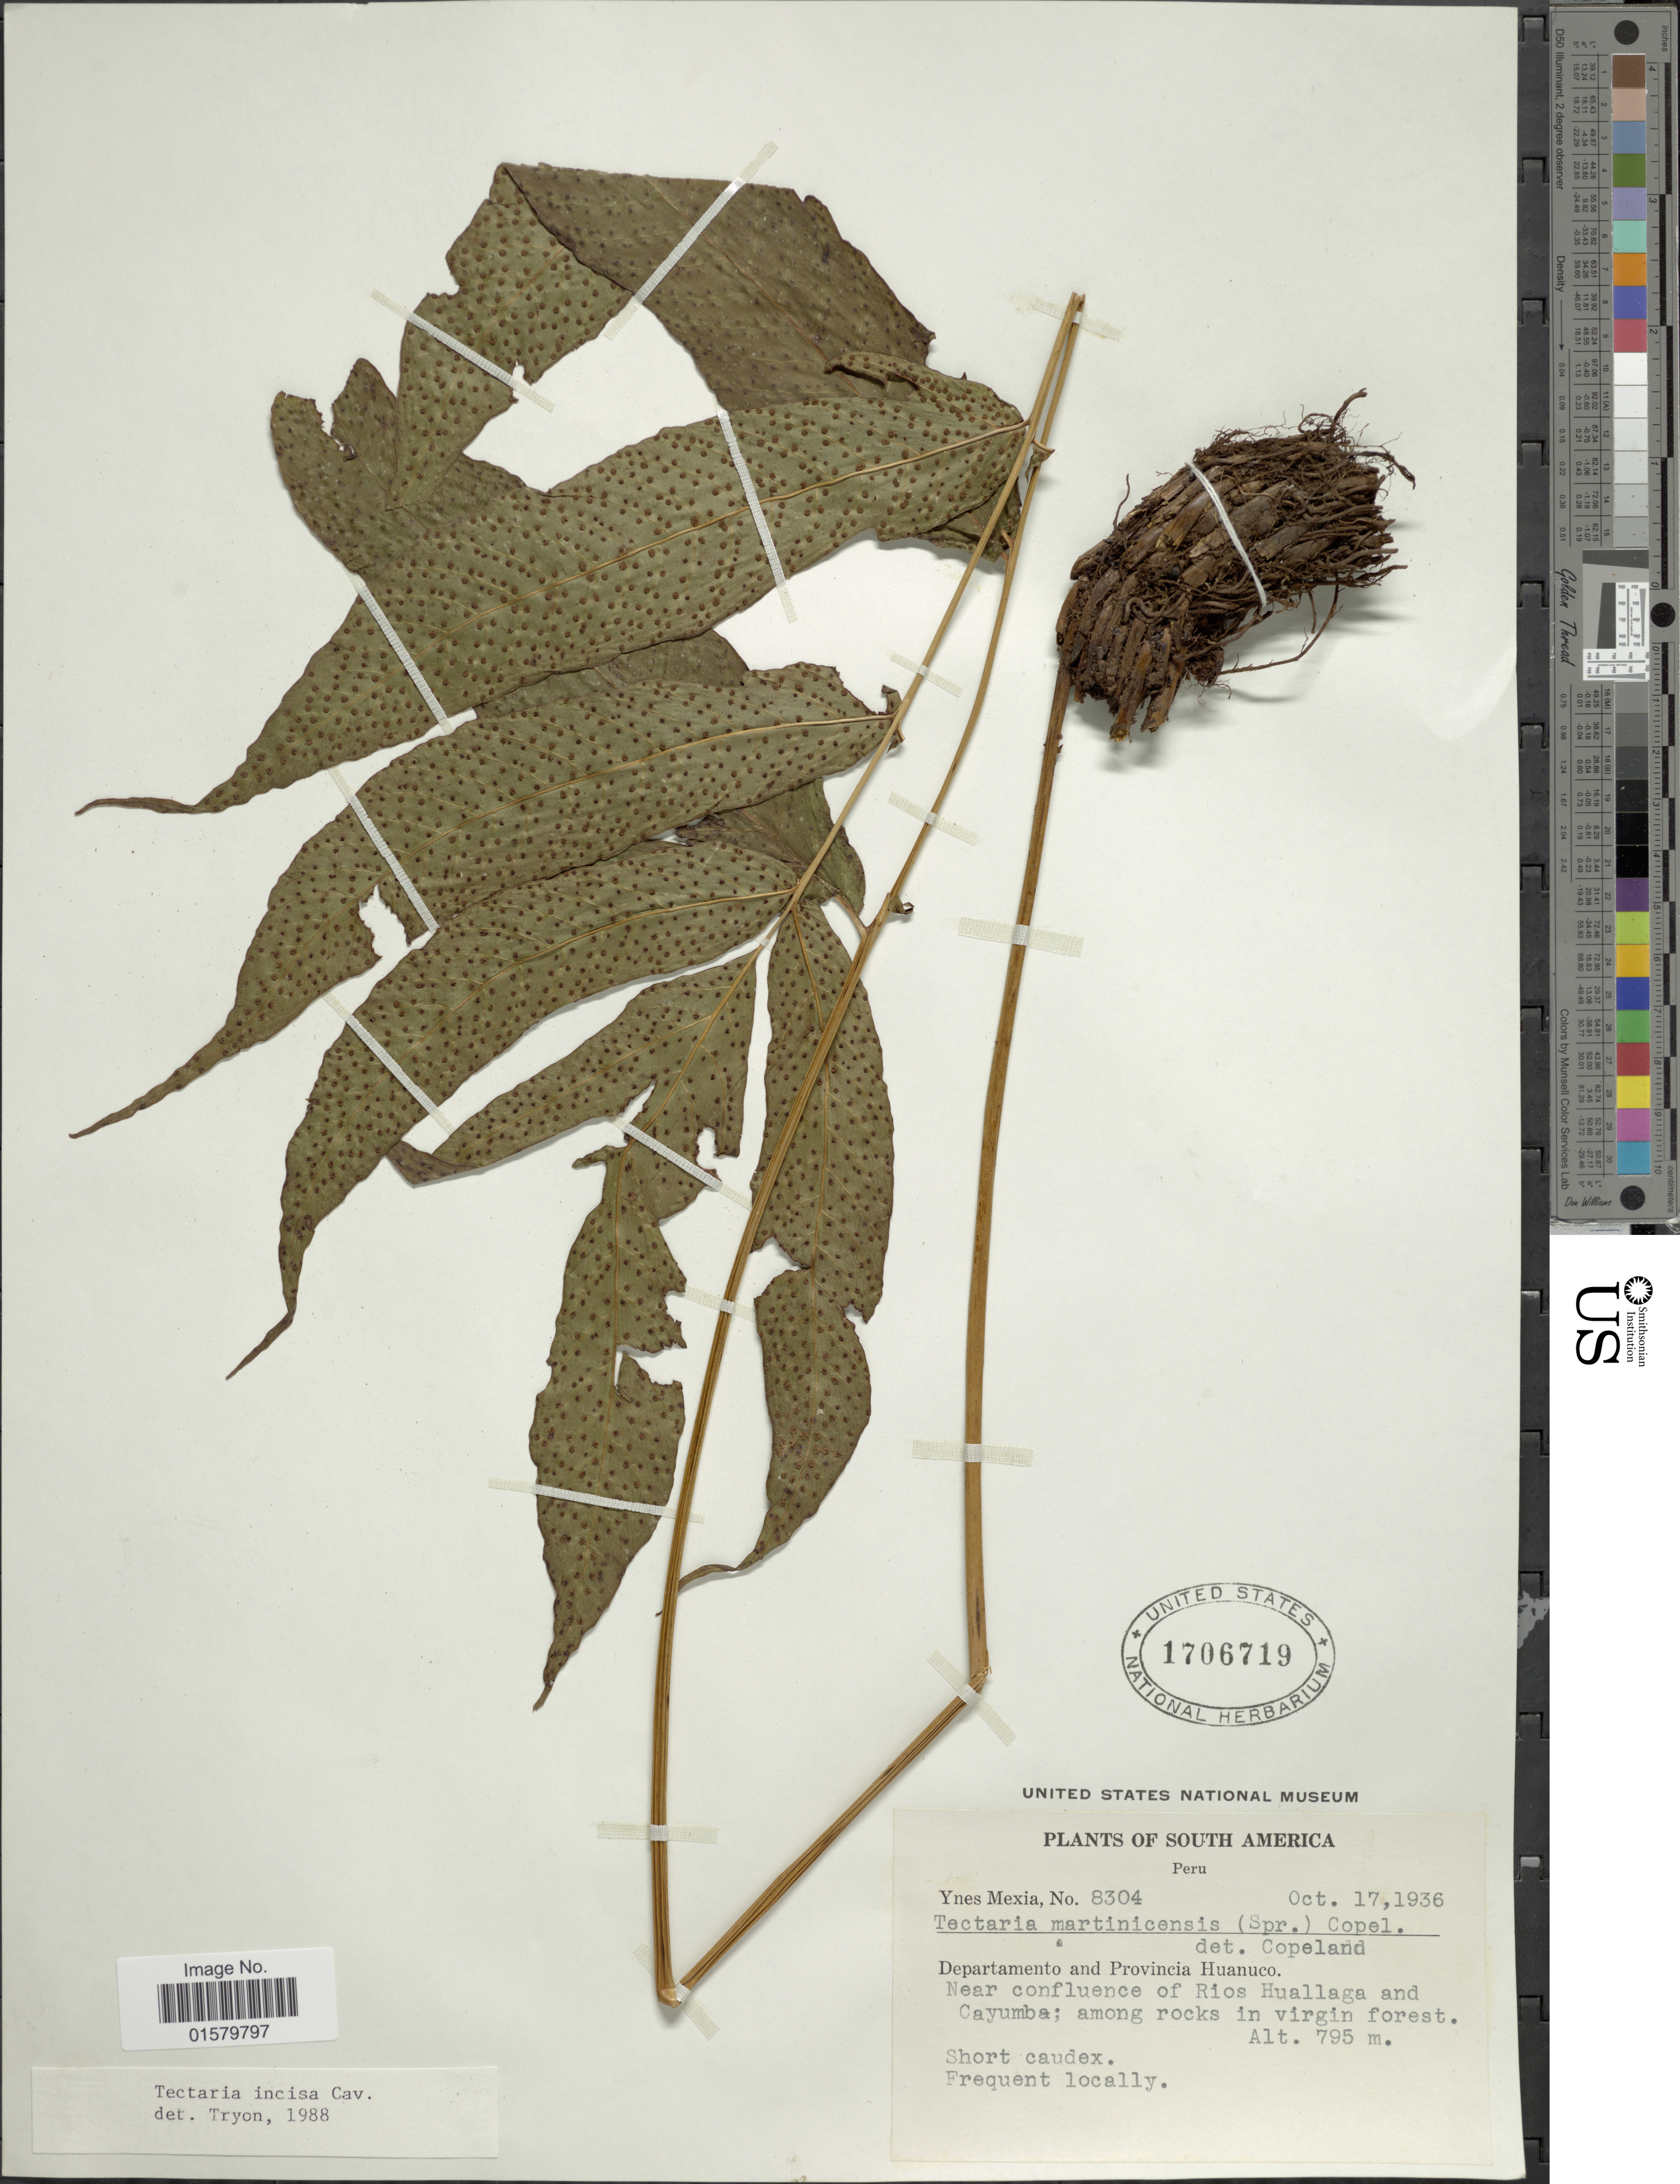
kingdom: Plantae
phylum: Tracheophyta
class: Polypodiopsida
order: Polypodiales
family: Tectariaceae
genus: Tectaria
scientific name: Tectaria incisa var. incisa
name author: Cav.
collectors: Y. Mexia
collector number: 8304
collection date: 1936-10-17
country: Peru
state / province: Huánuco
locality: South America, Departamento and Provincia Huanuco, near confluence of Rios Huallaga and Cayumba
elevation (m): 795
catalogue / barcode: US 1706719